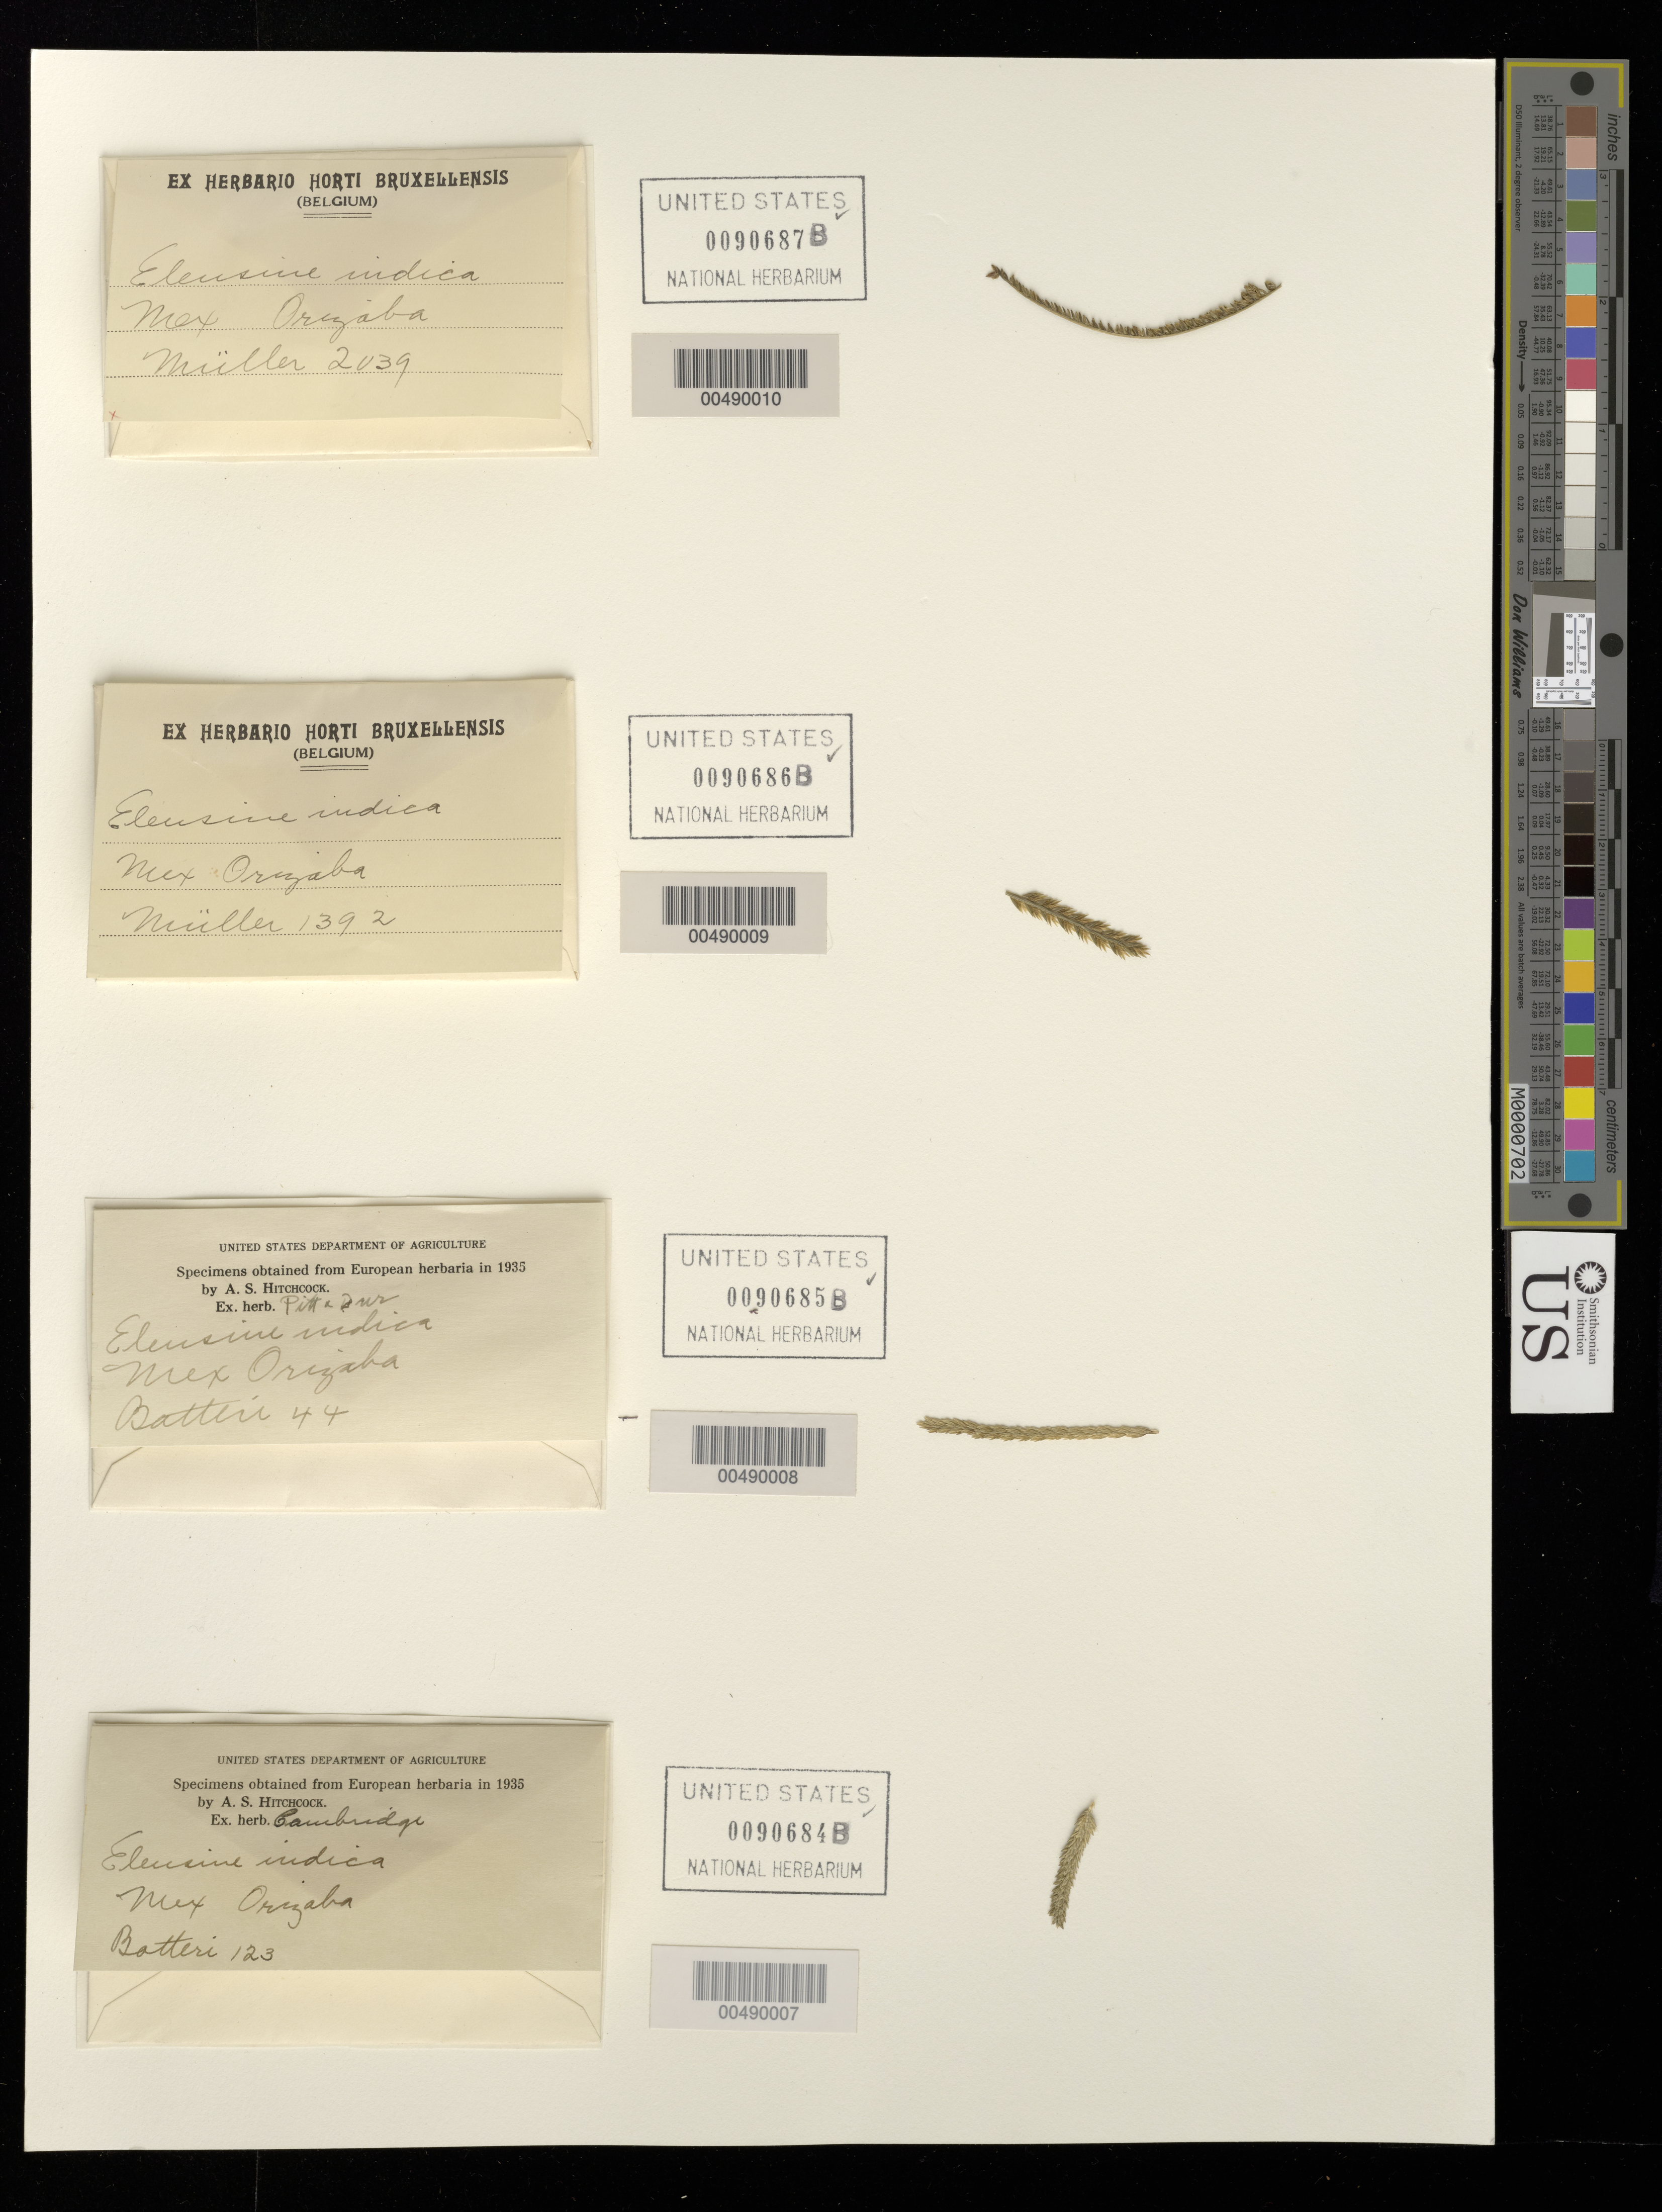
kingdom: Plantae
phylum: Tracheophyta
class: Liliopsida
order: Poales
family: Poaceae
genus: Eleusine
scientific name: Eleusine indica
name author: (L.) Gaertn.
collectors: -- Müller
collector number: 1392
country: Mexico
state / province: Veracruz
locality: Orizaba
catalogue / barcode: US 90686B